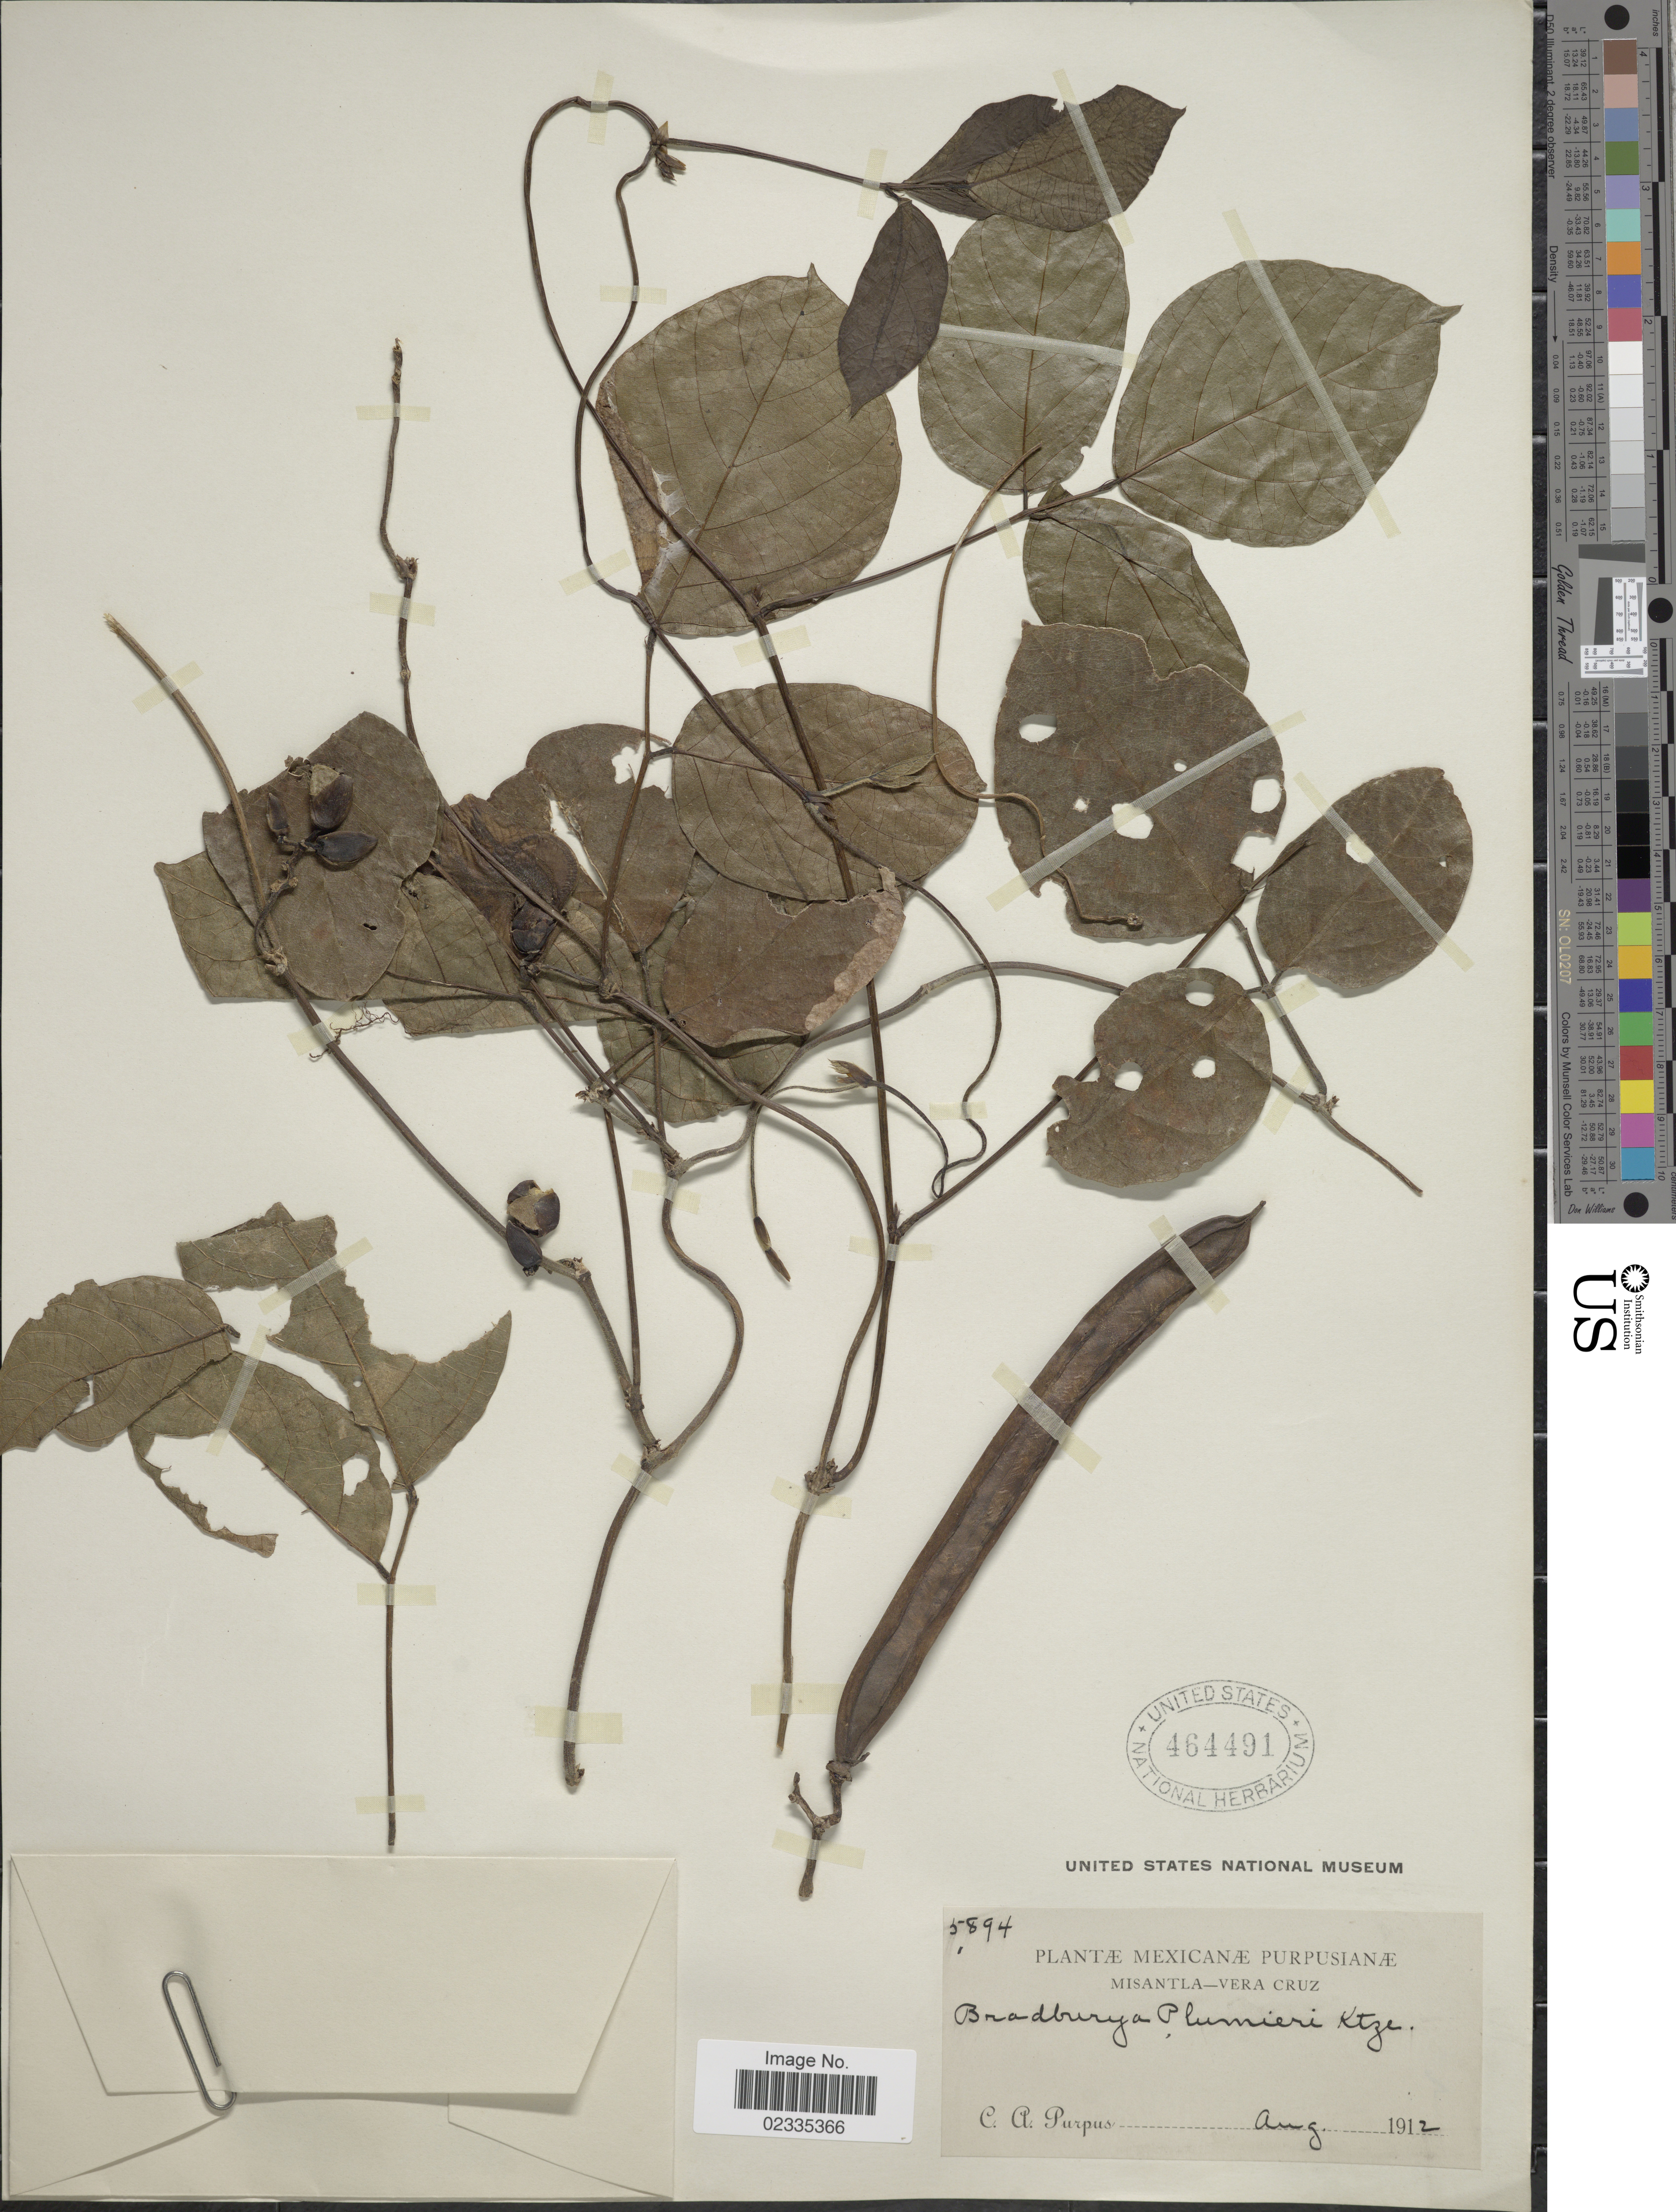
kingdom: Plantae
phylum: Tracheophyta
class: Magnoliopsida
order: Fabales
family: Fabaceae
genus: Centrosema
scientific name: Centrosema plumieri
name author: (Turpin ex Pers.) Benth.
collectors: C. A. Purpus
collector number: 5894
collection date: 1912-08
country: Mexico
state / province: Veracruz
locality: Misantla- Vera Cruz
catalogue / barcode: US 464491